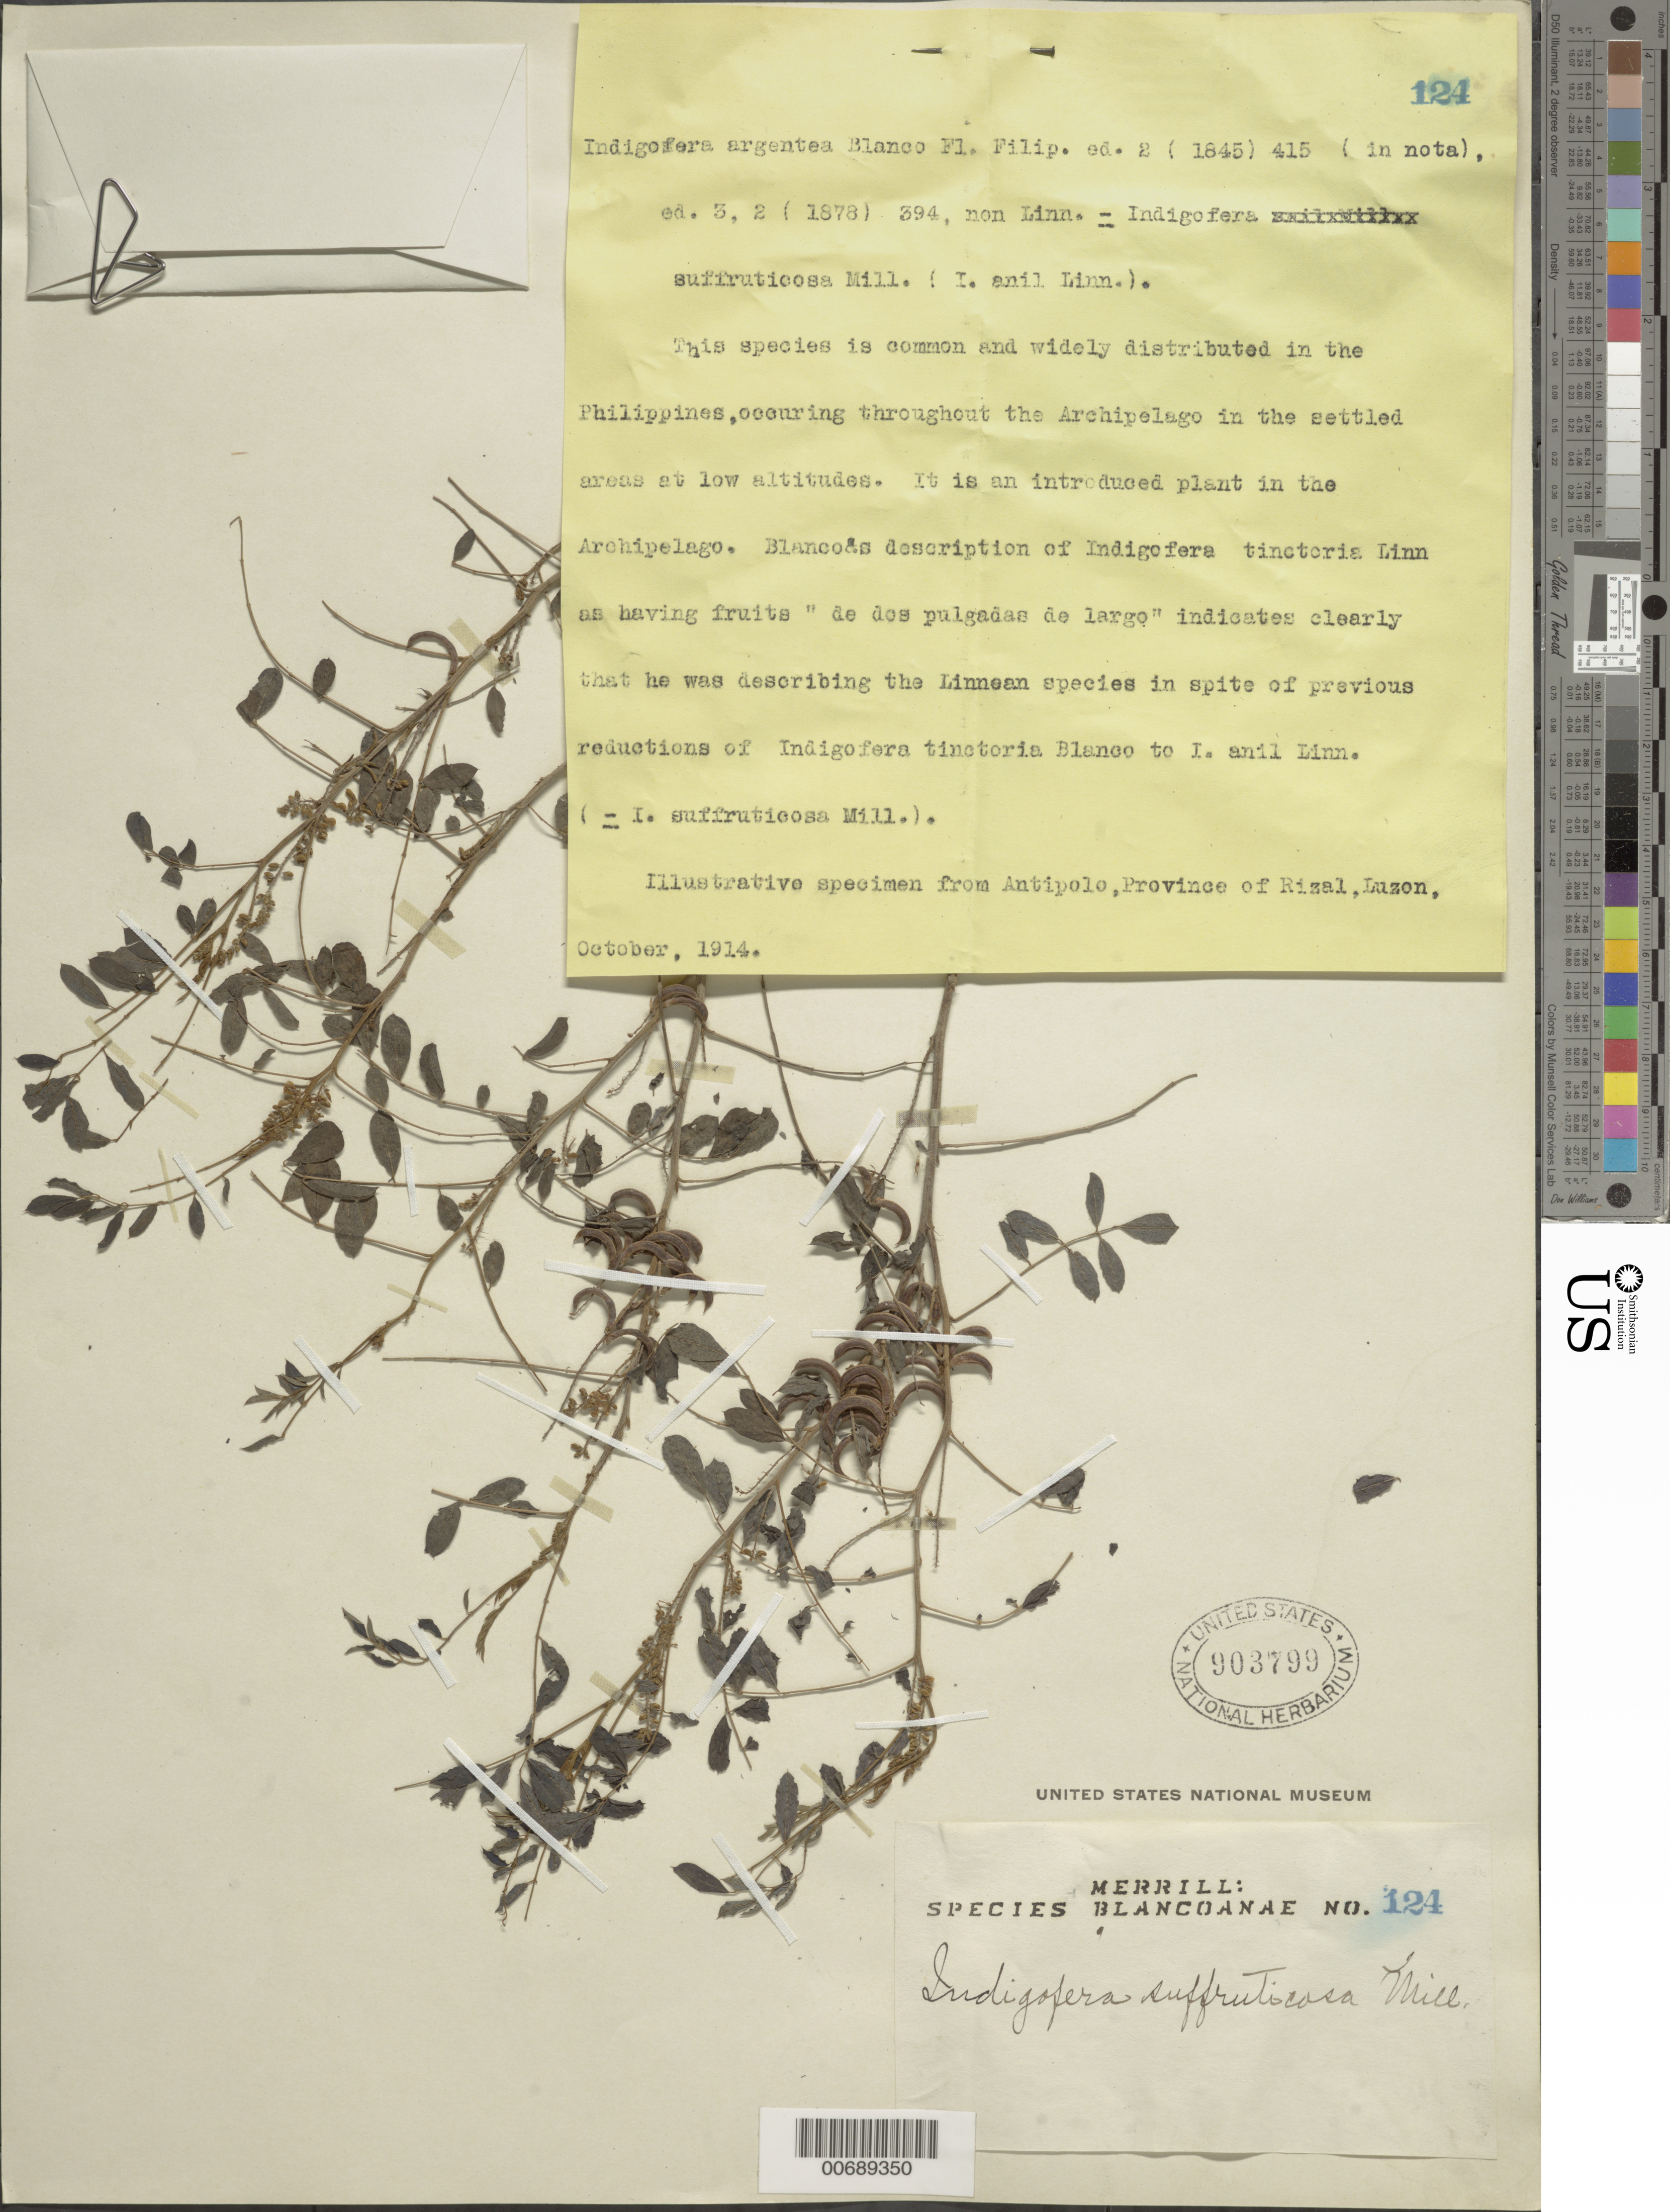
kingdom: Plantae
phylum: Tracheophyta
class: Magnoliopsida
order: Fabales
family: Fabaceae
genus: Indigofera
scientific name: Indigofera suffruticosa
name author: Mill.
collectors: E. D. Merrill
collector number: Sp. Blancoan. 0124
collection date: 1914-10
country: Philippines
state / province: Calabarzon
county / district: Rizal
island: Luzon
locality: Antipolo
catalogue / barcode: US 903799